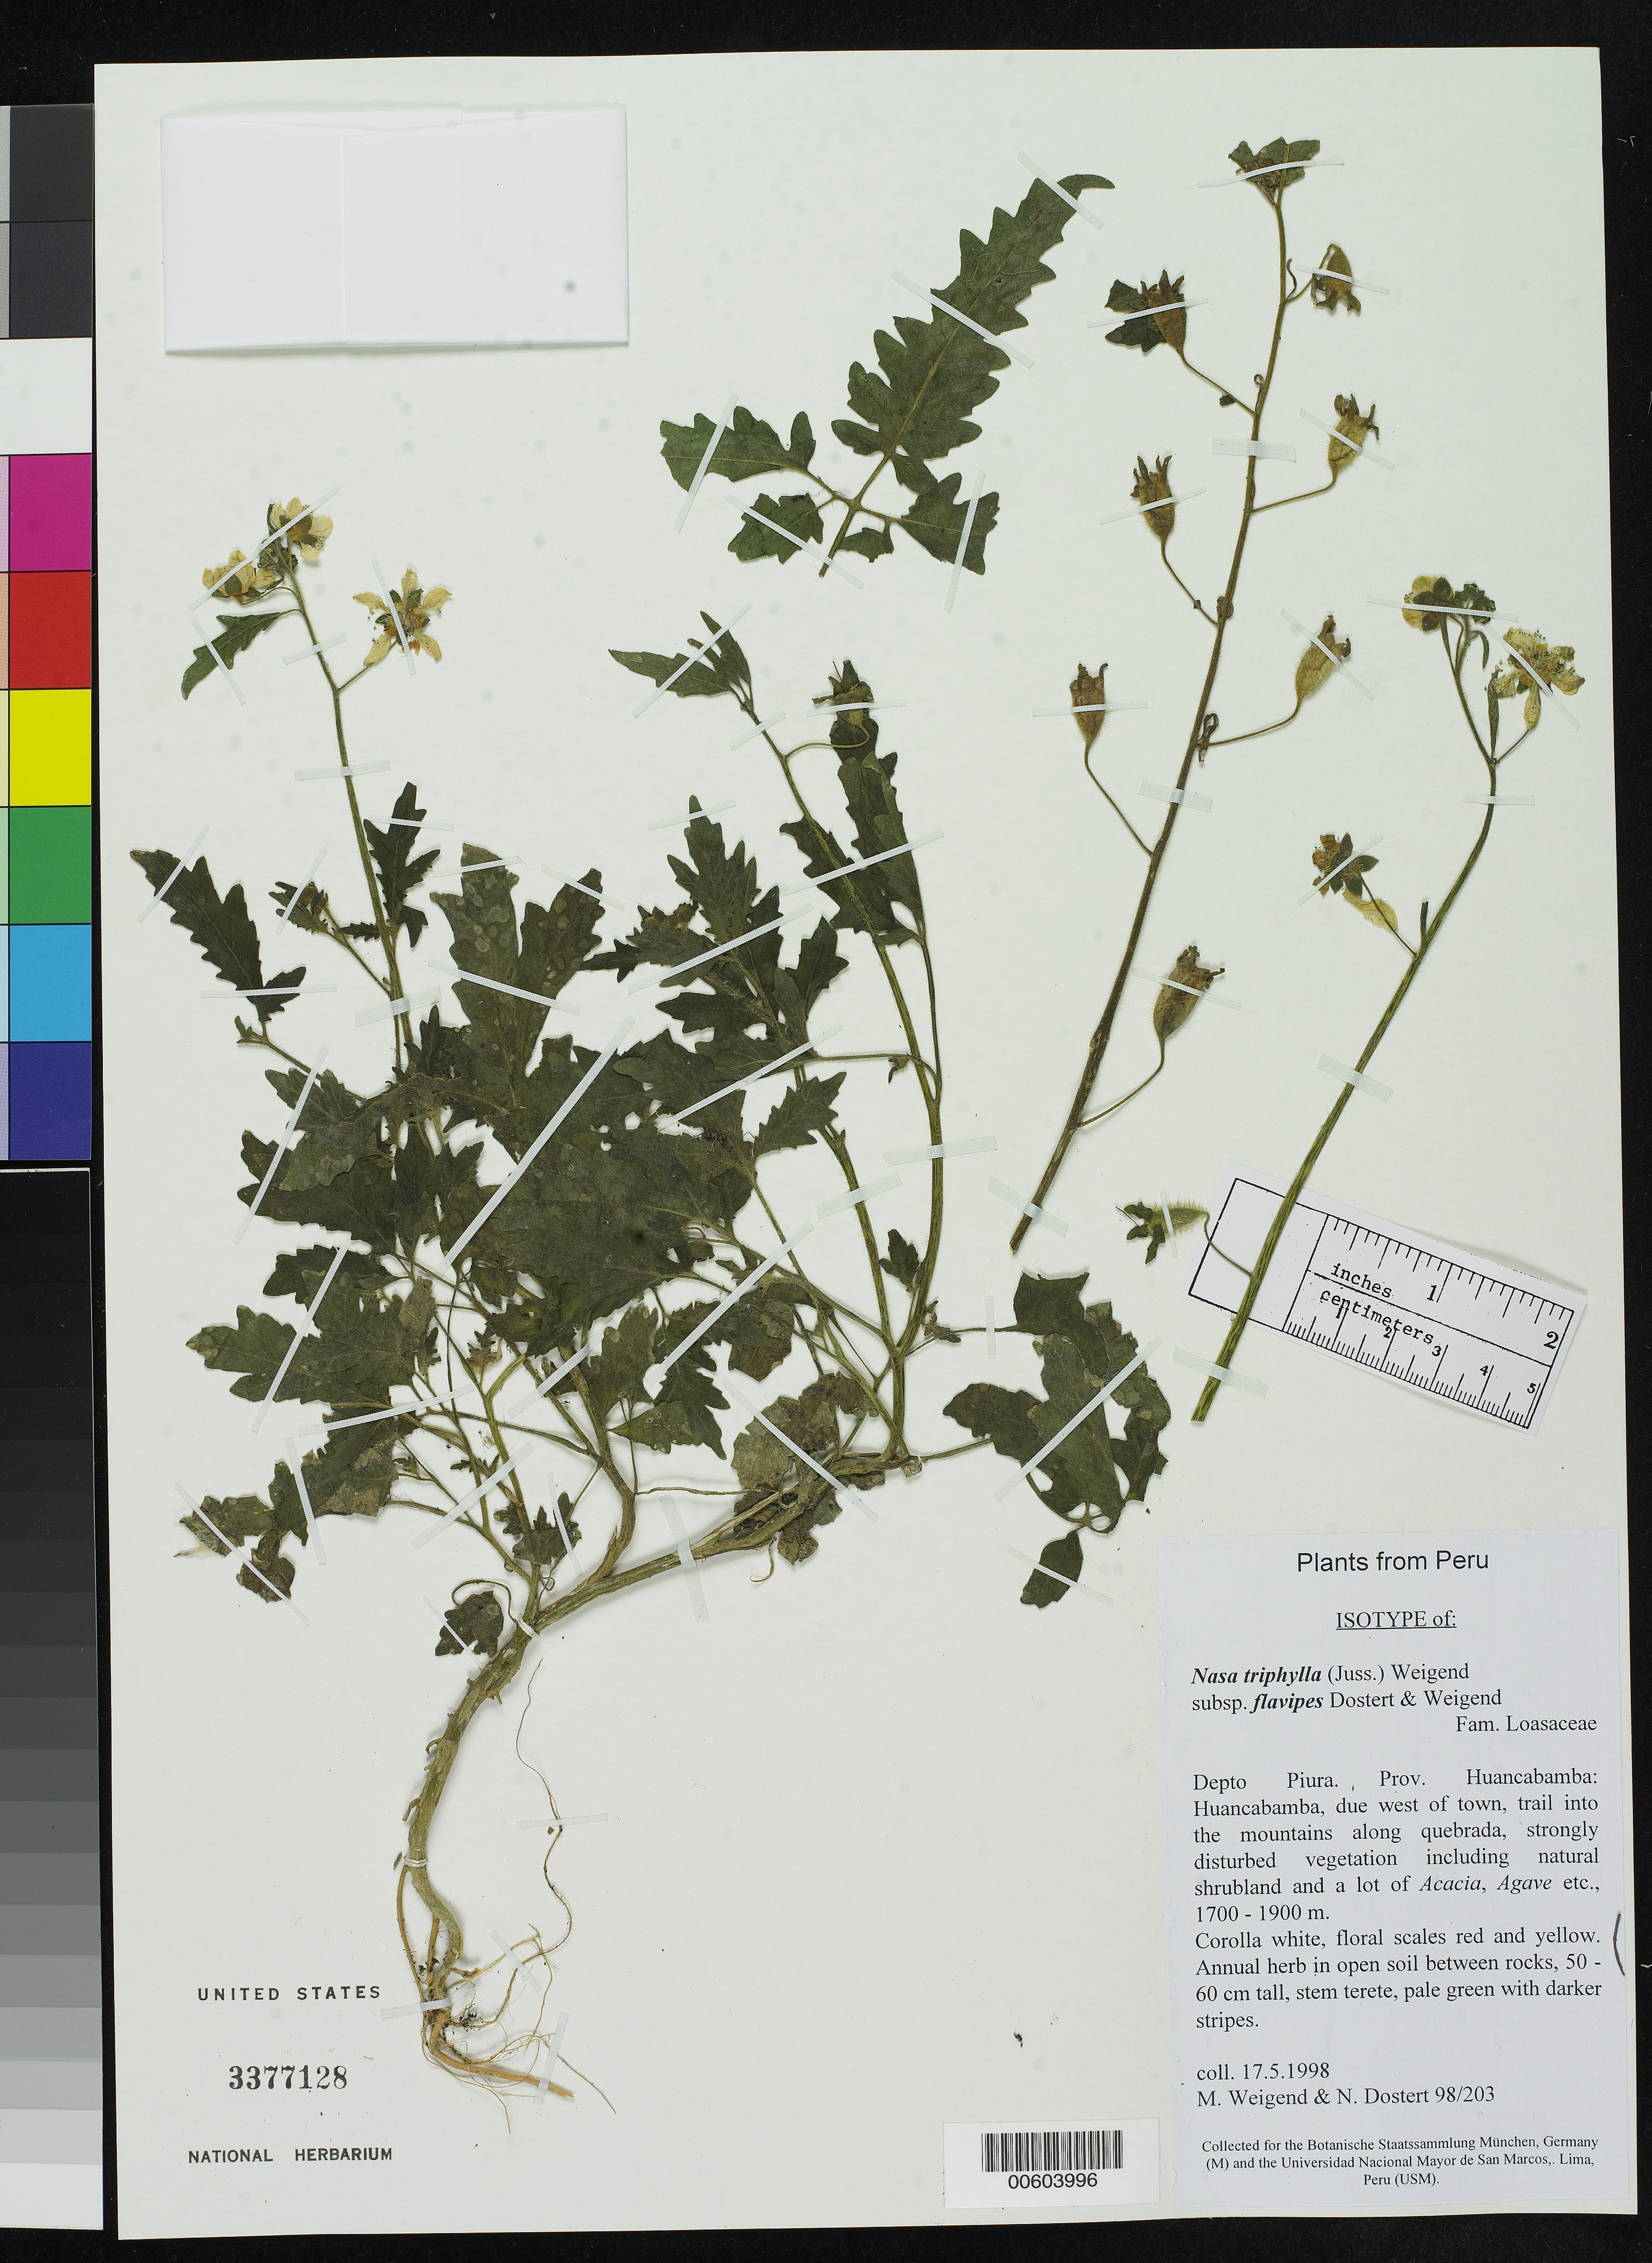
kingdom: Plantae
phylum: Tracheophyta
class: Magnoliopsida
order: Cornales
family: Loasaceae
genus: Nasa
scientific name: Nasa triphylla subsp. flavipes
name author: Dostert & Weigend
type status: Isotype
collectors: M. Weigend & N. Dostert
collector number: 98/203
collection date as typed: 17 May 1998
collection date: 1998-05-17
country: Peru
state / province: Piura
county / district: Huancabamba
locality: Huancabamba, due W of town, trail into mountains along Quebrada.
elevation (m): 1700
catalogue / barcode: US 3377128